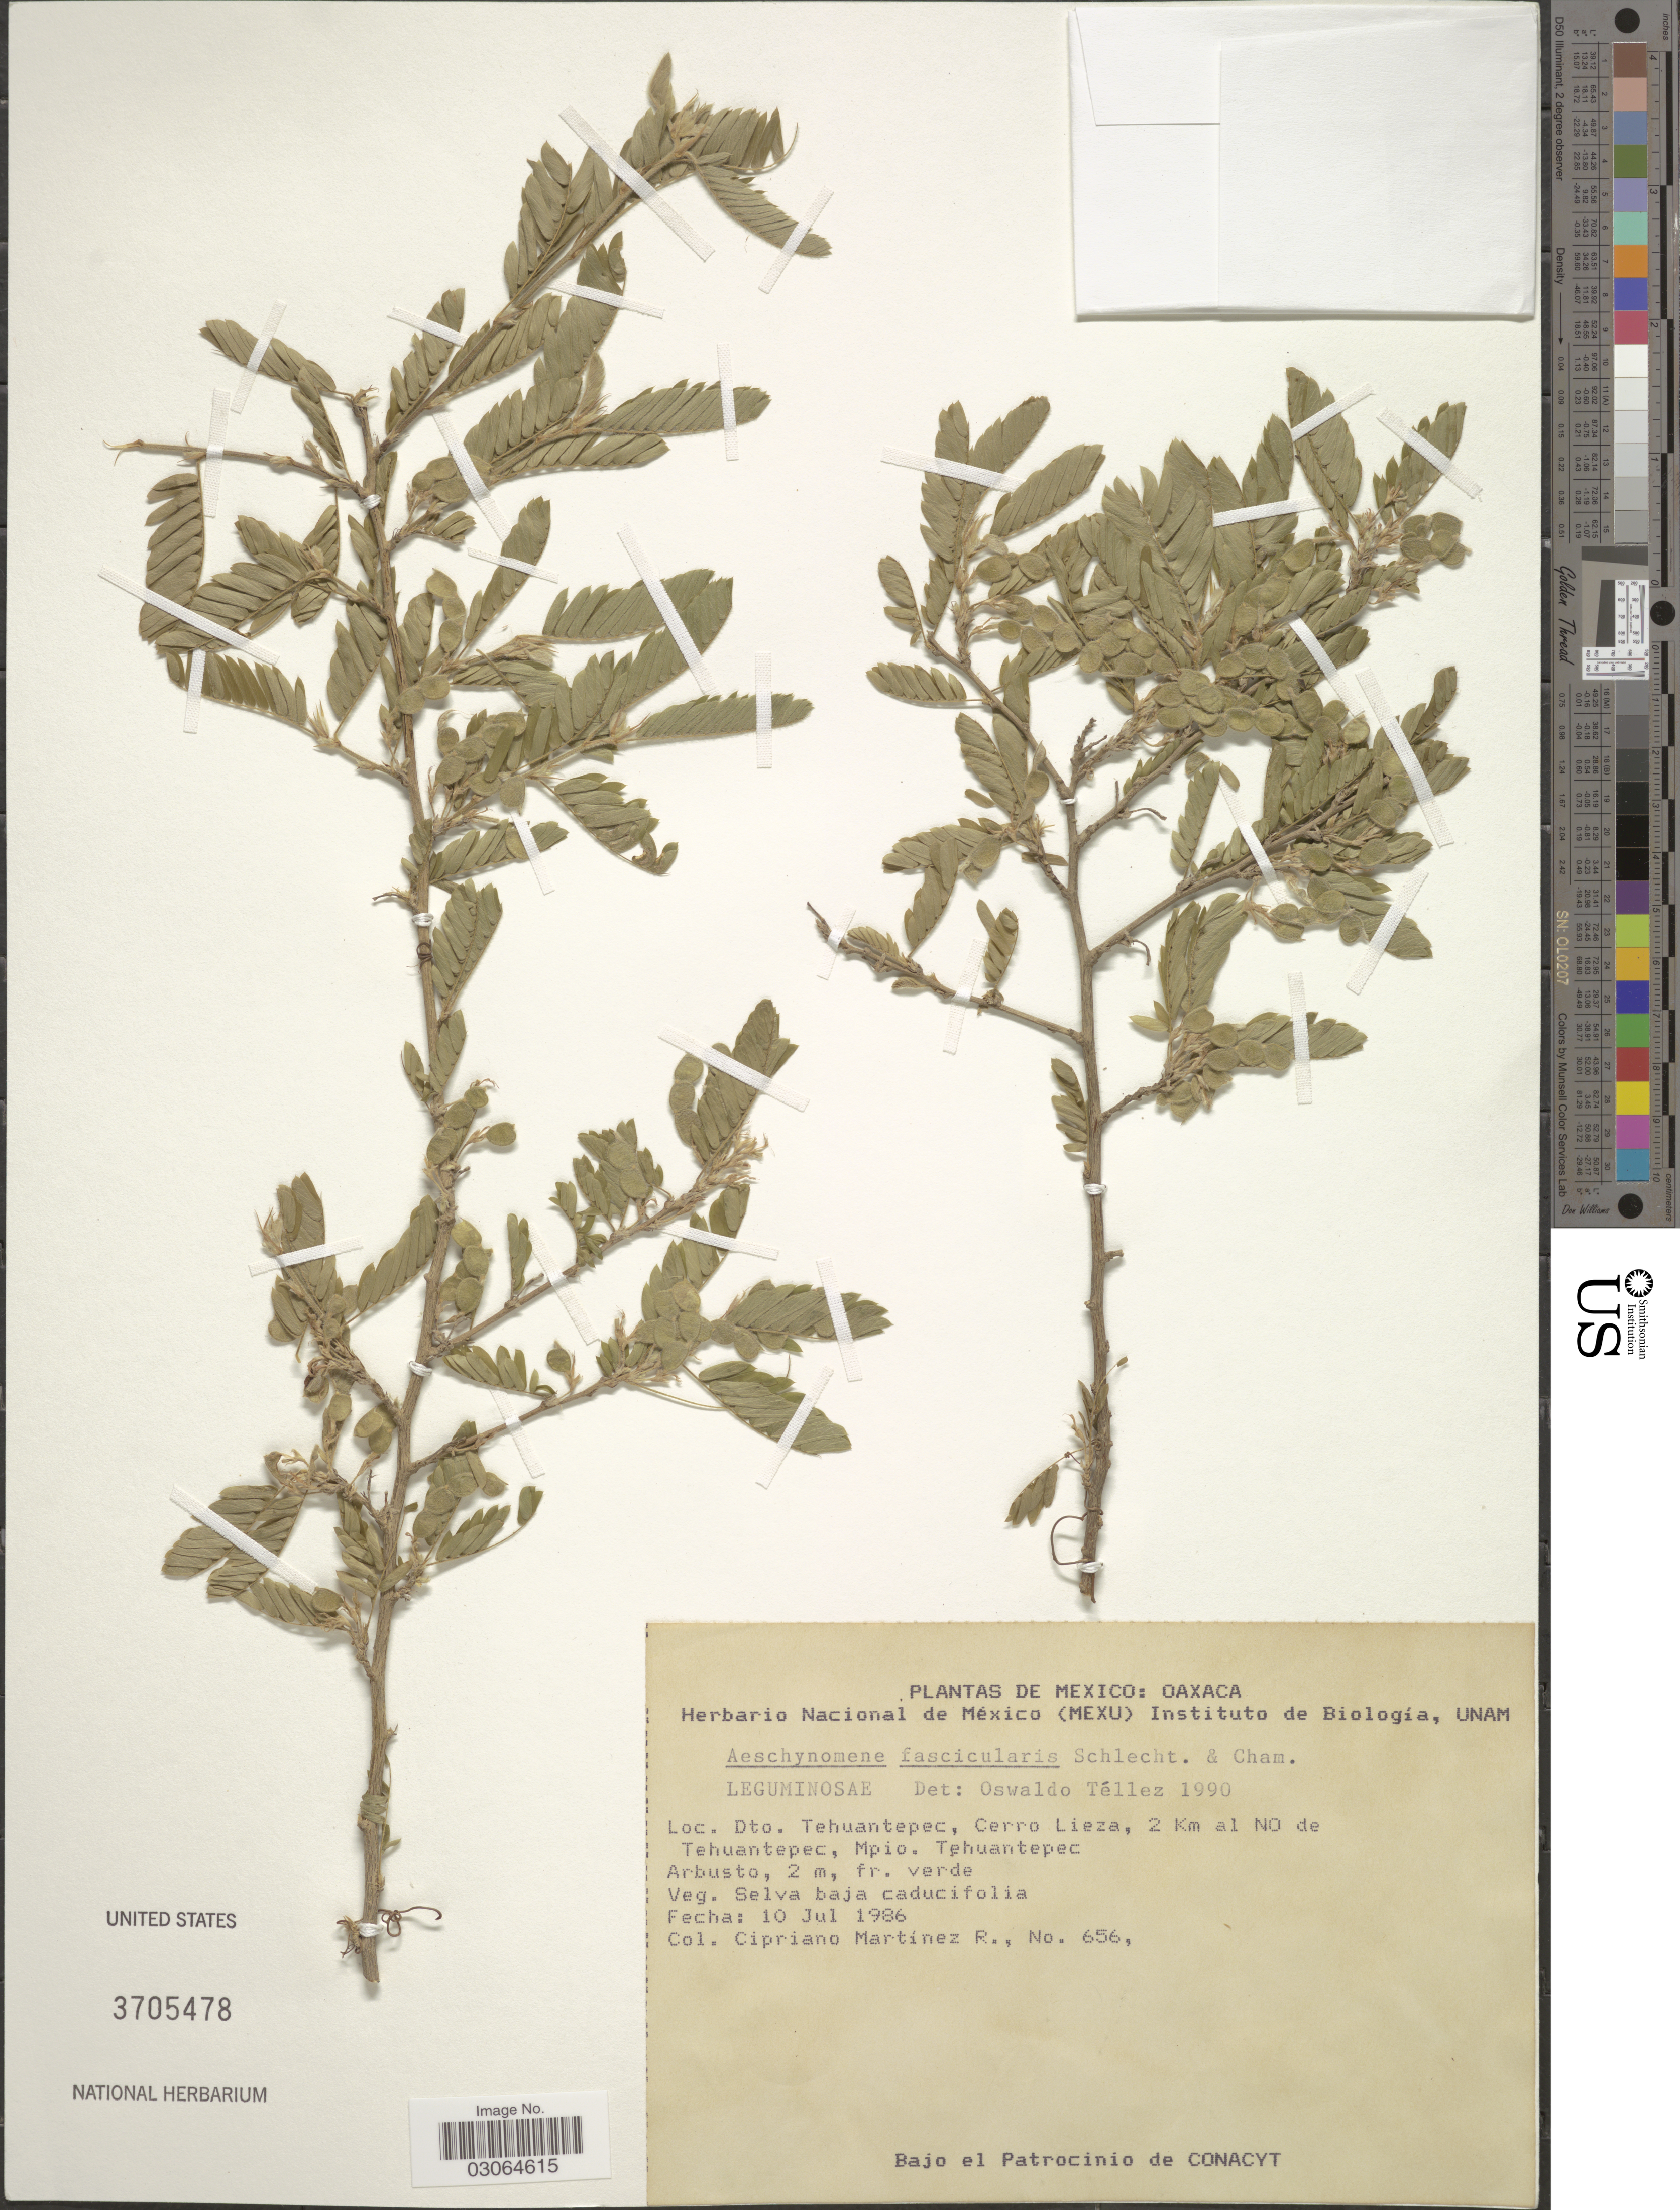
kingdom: Plantae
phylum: Tracheophyta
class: Magnoliopsida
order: Fabales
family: Fabaceae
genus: Aeschynomene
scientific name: Aeschynomene fascicularis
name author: Schltdl. & Cham.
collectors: C. Martínez R.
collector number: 656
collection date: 1986-07-10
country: Mexico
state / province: Oaxaca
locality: Dto. Tehuantepec, Cerro Lieza, 2 Km al NO de Tehuantepec, Mpio. Tehuantepec.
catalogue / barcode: US 3705478